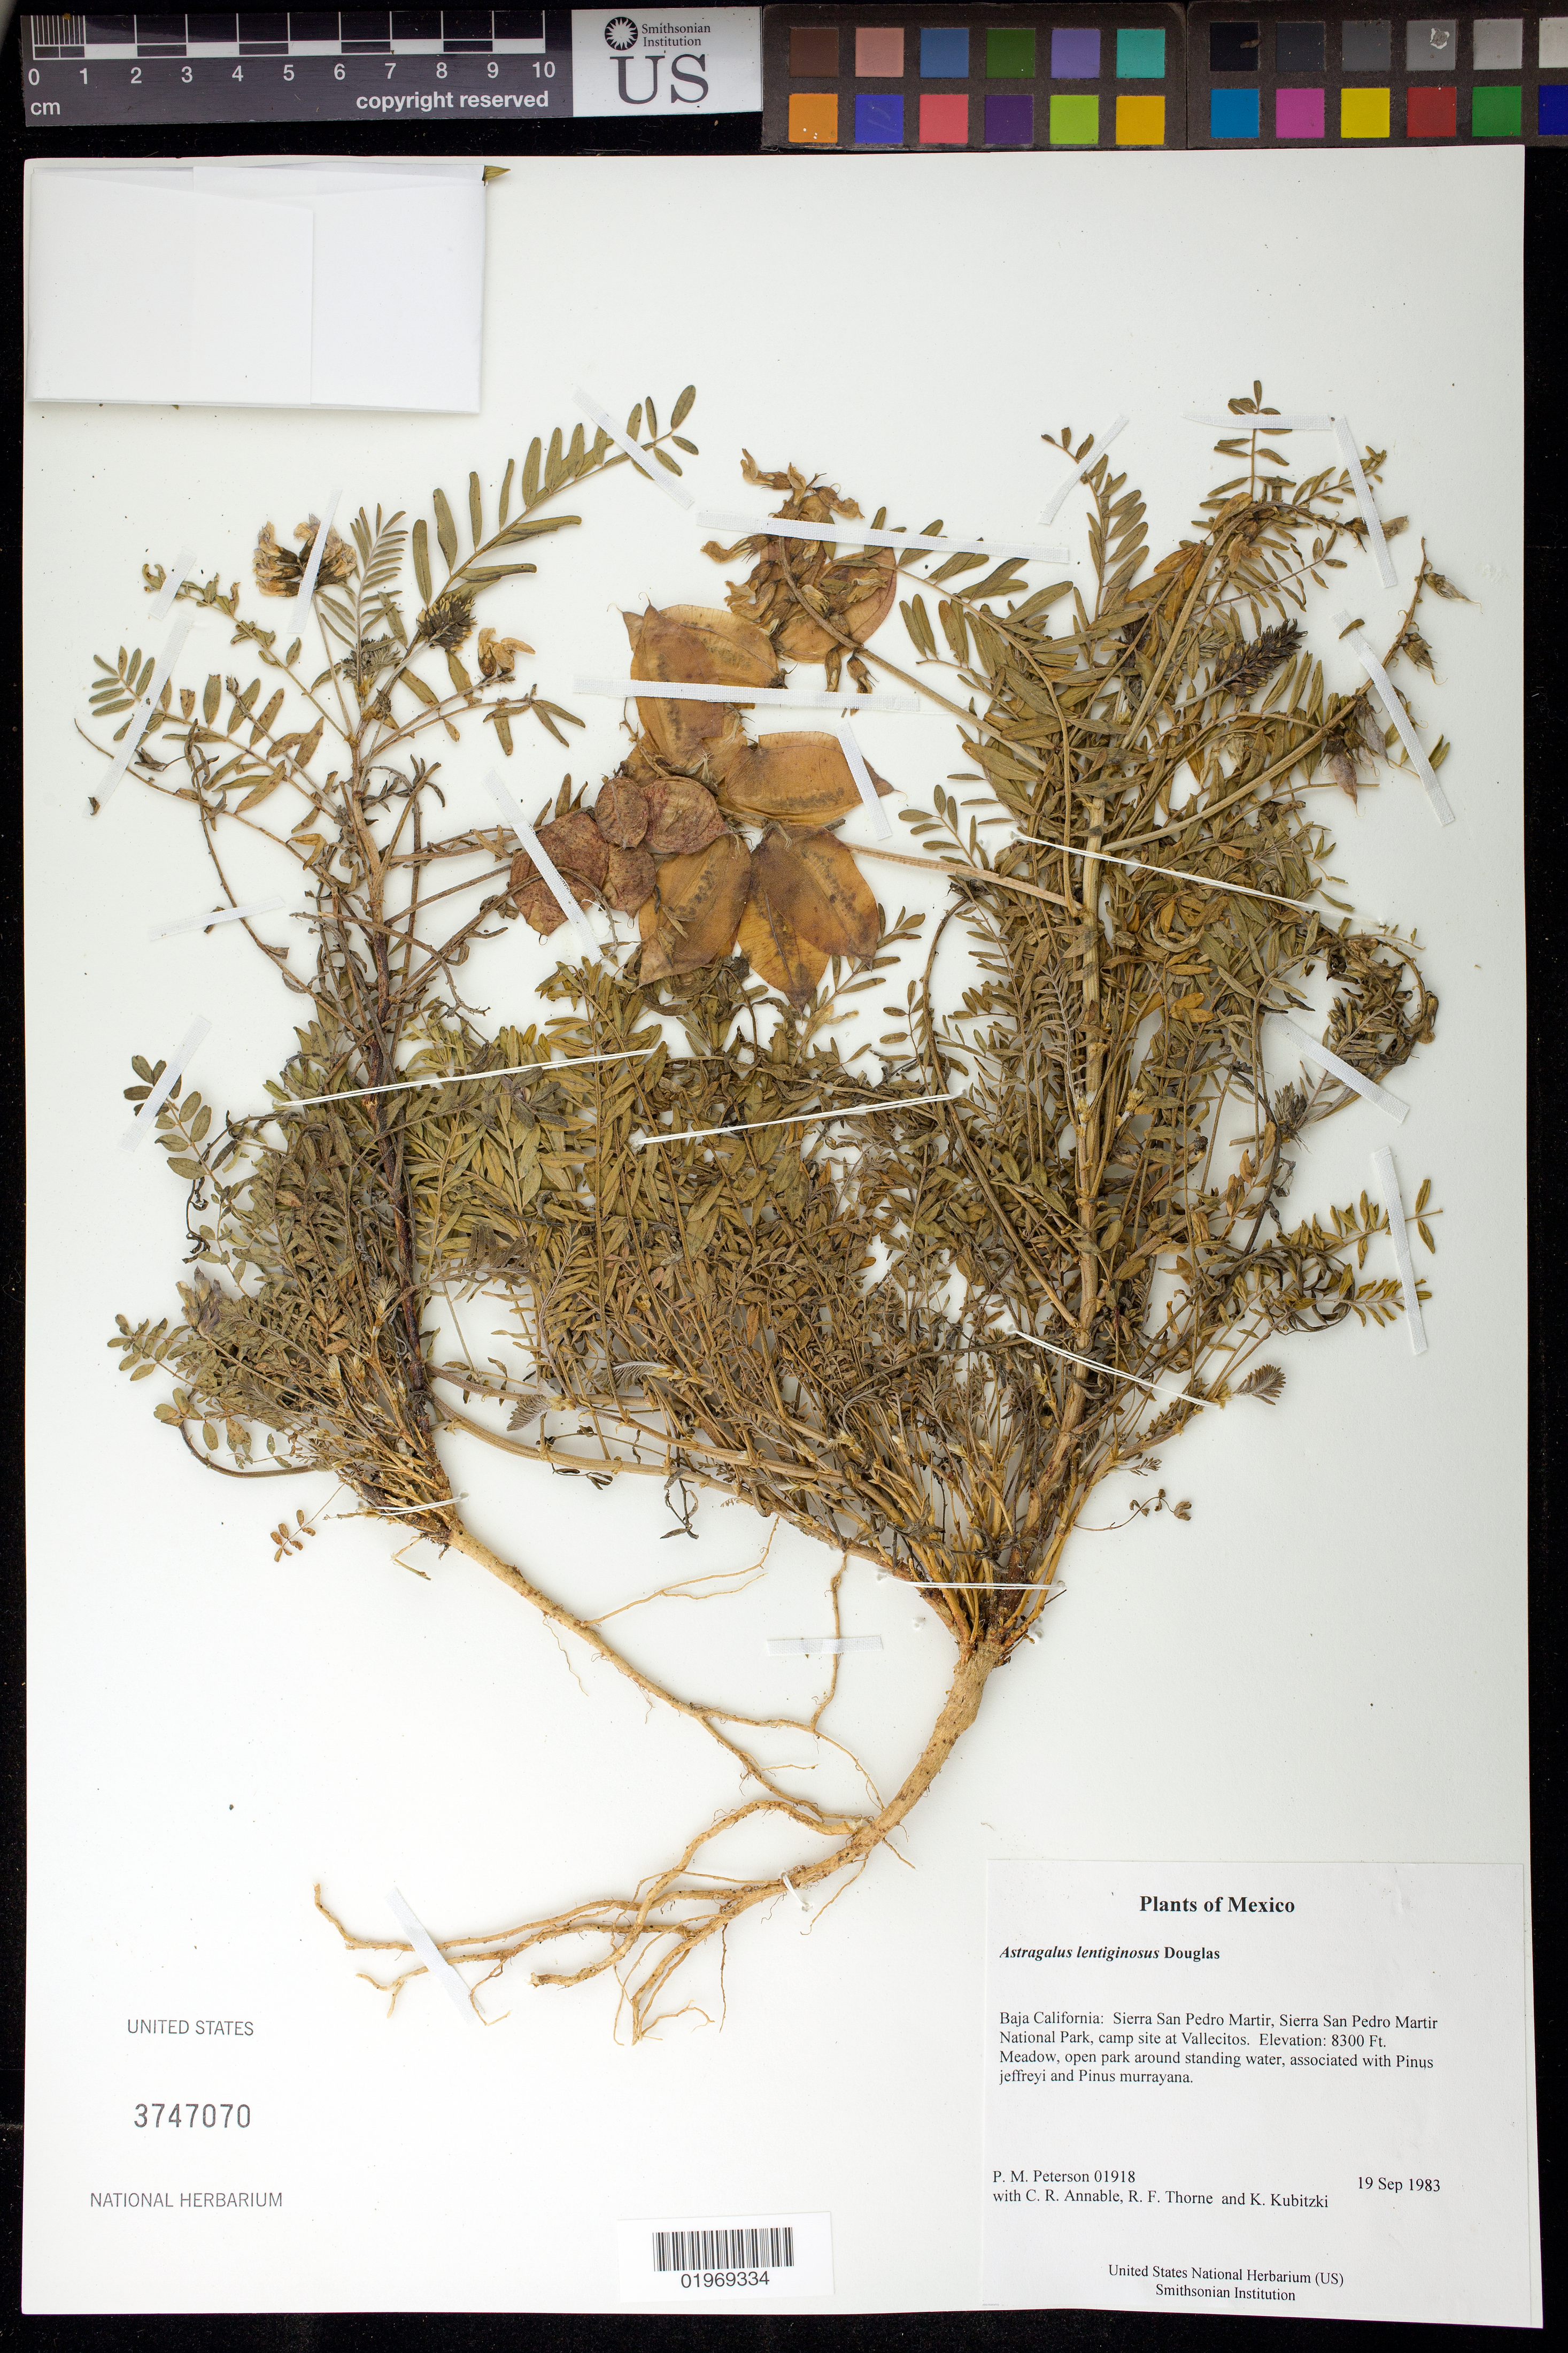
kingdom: Plantae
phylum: Tracheophyta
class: Magnoliopsida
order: Fabales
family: Fabaceae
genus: Astragalus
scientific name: Astragalus lentiginosus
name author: Douglas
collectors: P. M. Peterson, C. R. Annable, R. F. Thorne & K. Kubitzki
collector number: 01918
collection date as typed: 19 Sep 1983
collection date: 1983-09-19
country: Mexico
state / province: Baja California Norte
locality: Sierra San Pedro Martir, Sierra San Pedro Martir National Park, camp site at Vallecitos.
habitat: Meadow, open park around standing water, associated with Pinus jeffreyi and Pinus murrayana.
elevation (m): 2530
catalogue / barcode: US 3747070